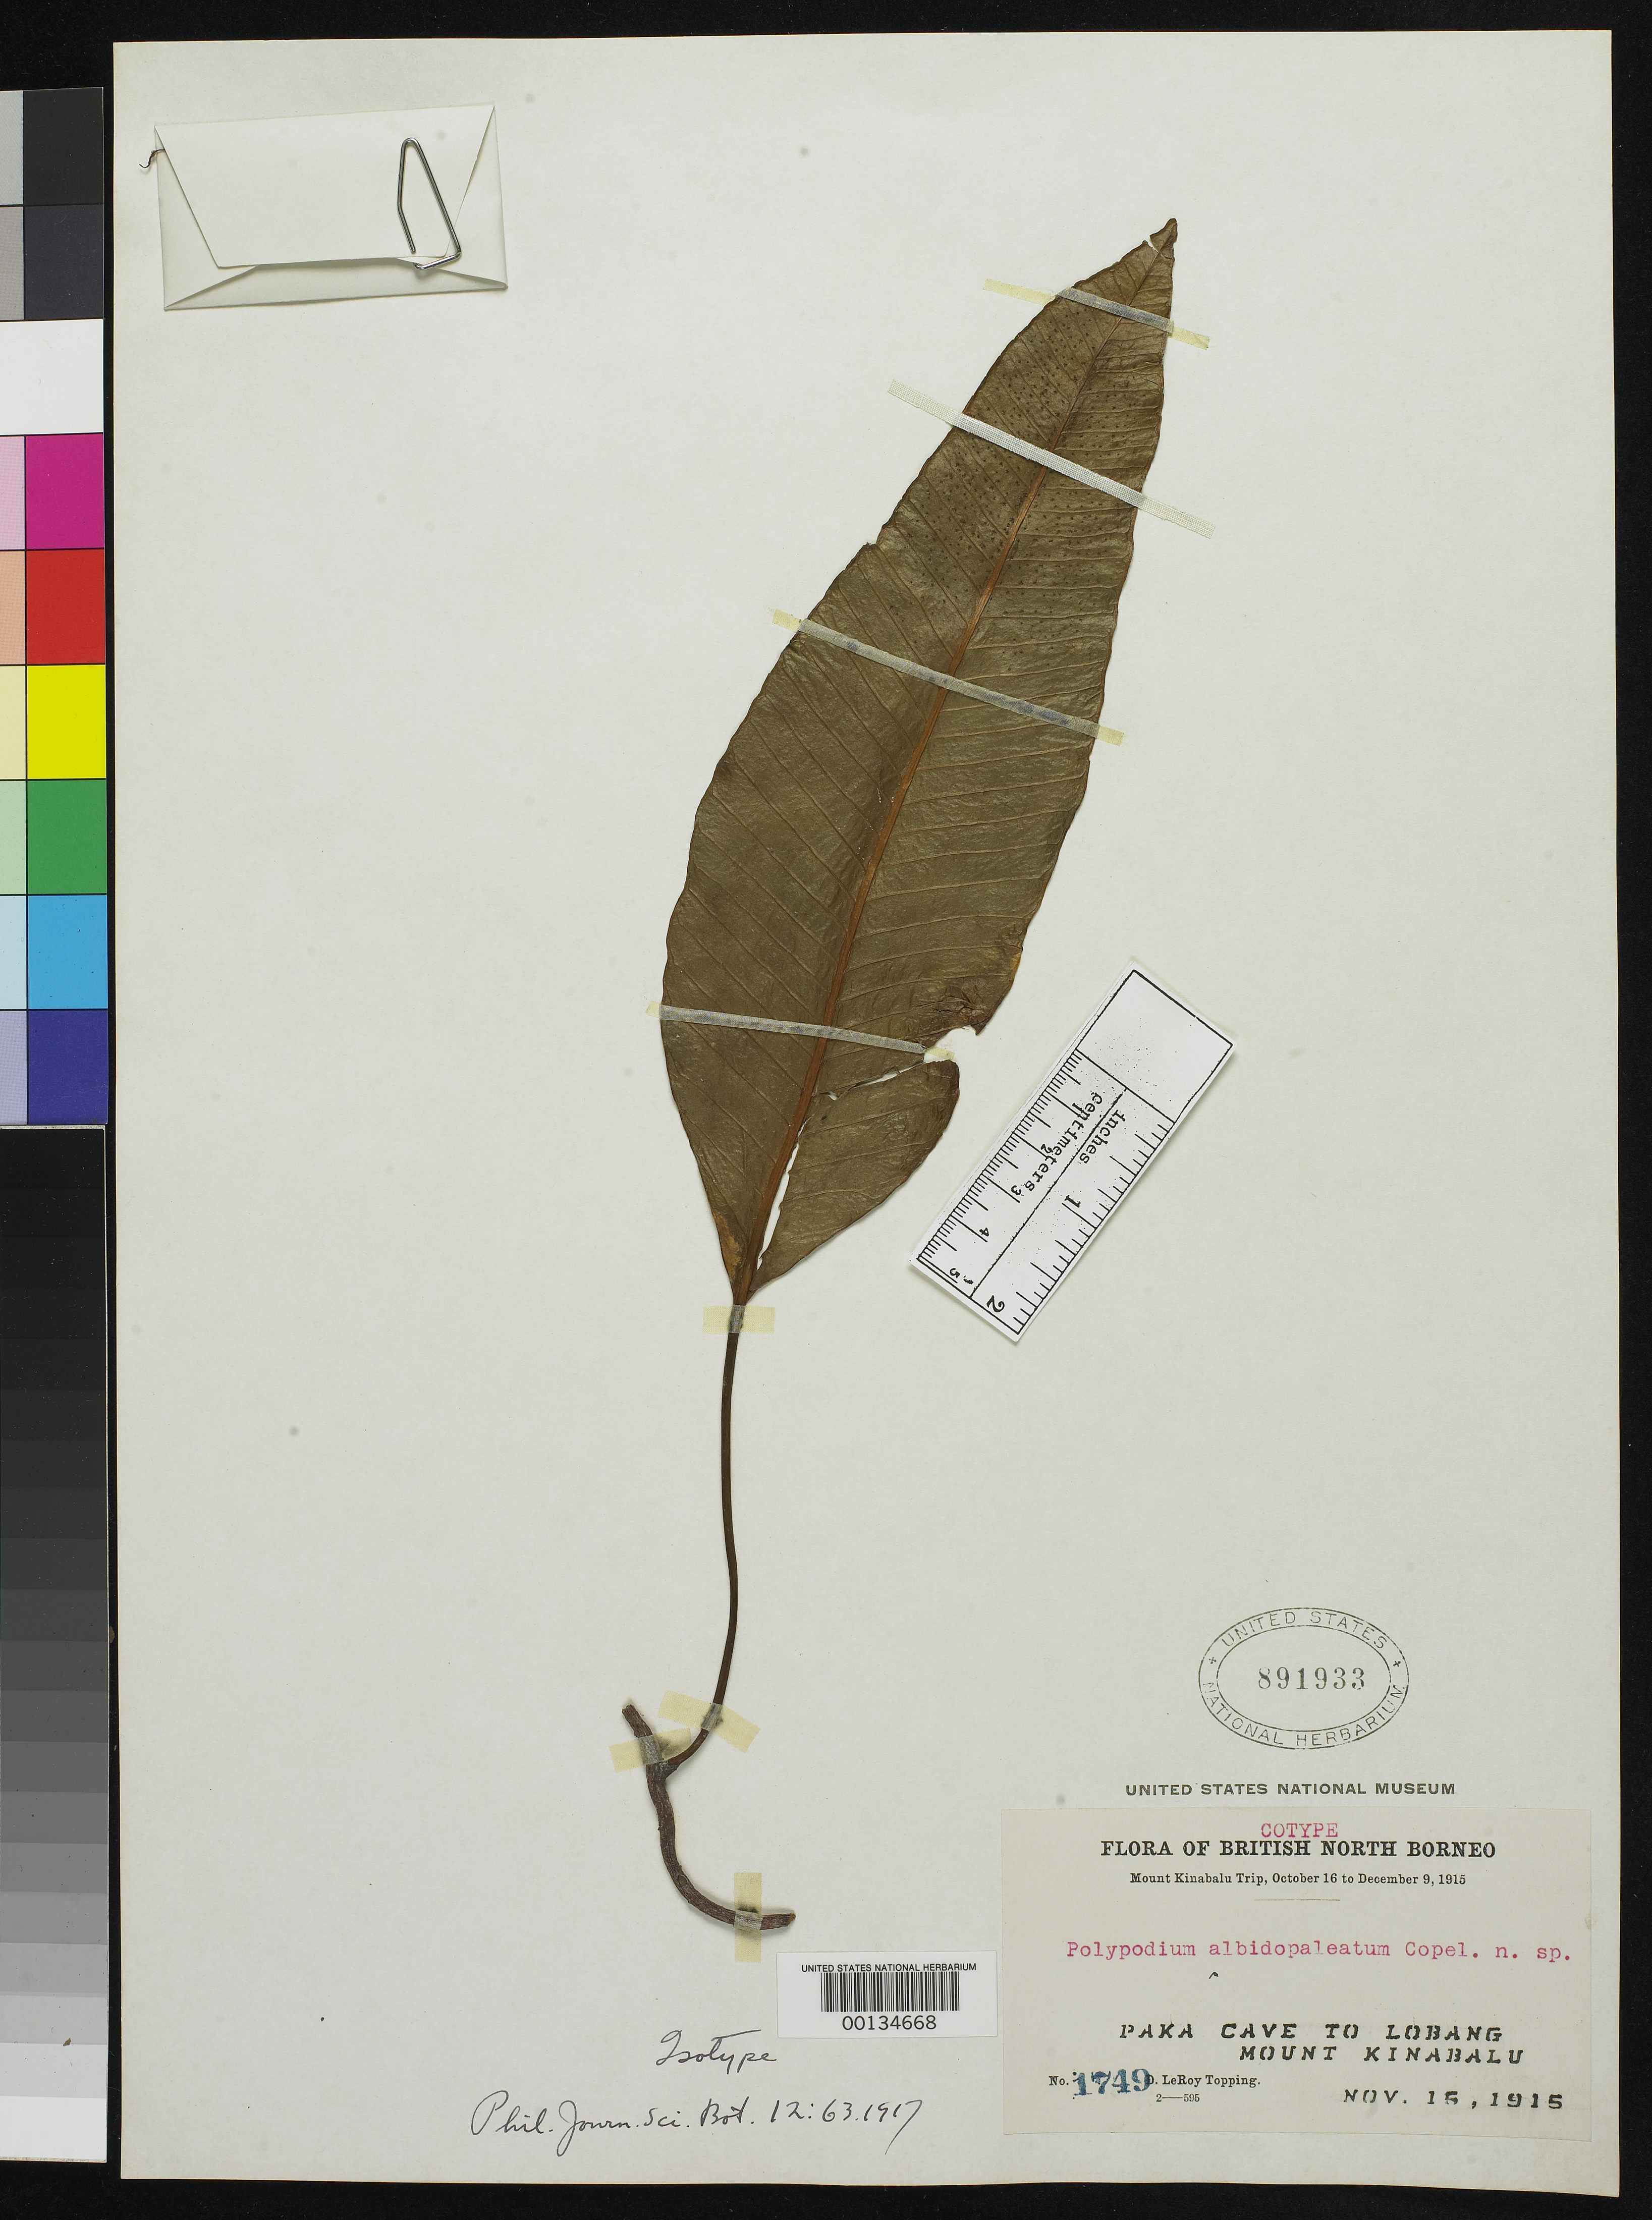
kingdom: Plantae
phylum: Tracheophyta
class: Polypodiopsida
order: Polypodiales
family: Polypodiaceae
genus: Polypodium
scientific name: Polypodium albidopaleatum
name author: Copel.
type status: Isotype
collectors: D. L. Topping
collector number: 1749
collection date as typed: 15 Nov 1915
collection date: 1915-11-15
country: Malaysia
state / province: Sabah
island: Borneo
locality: Mount Kinabalu, Paka Cave to Lobong.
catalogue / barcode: US 891933